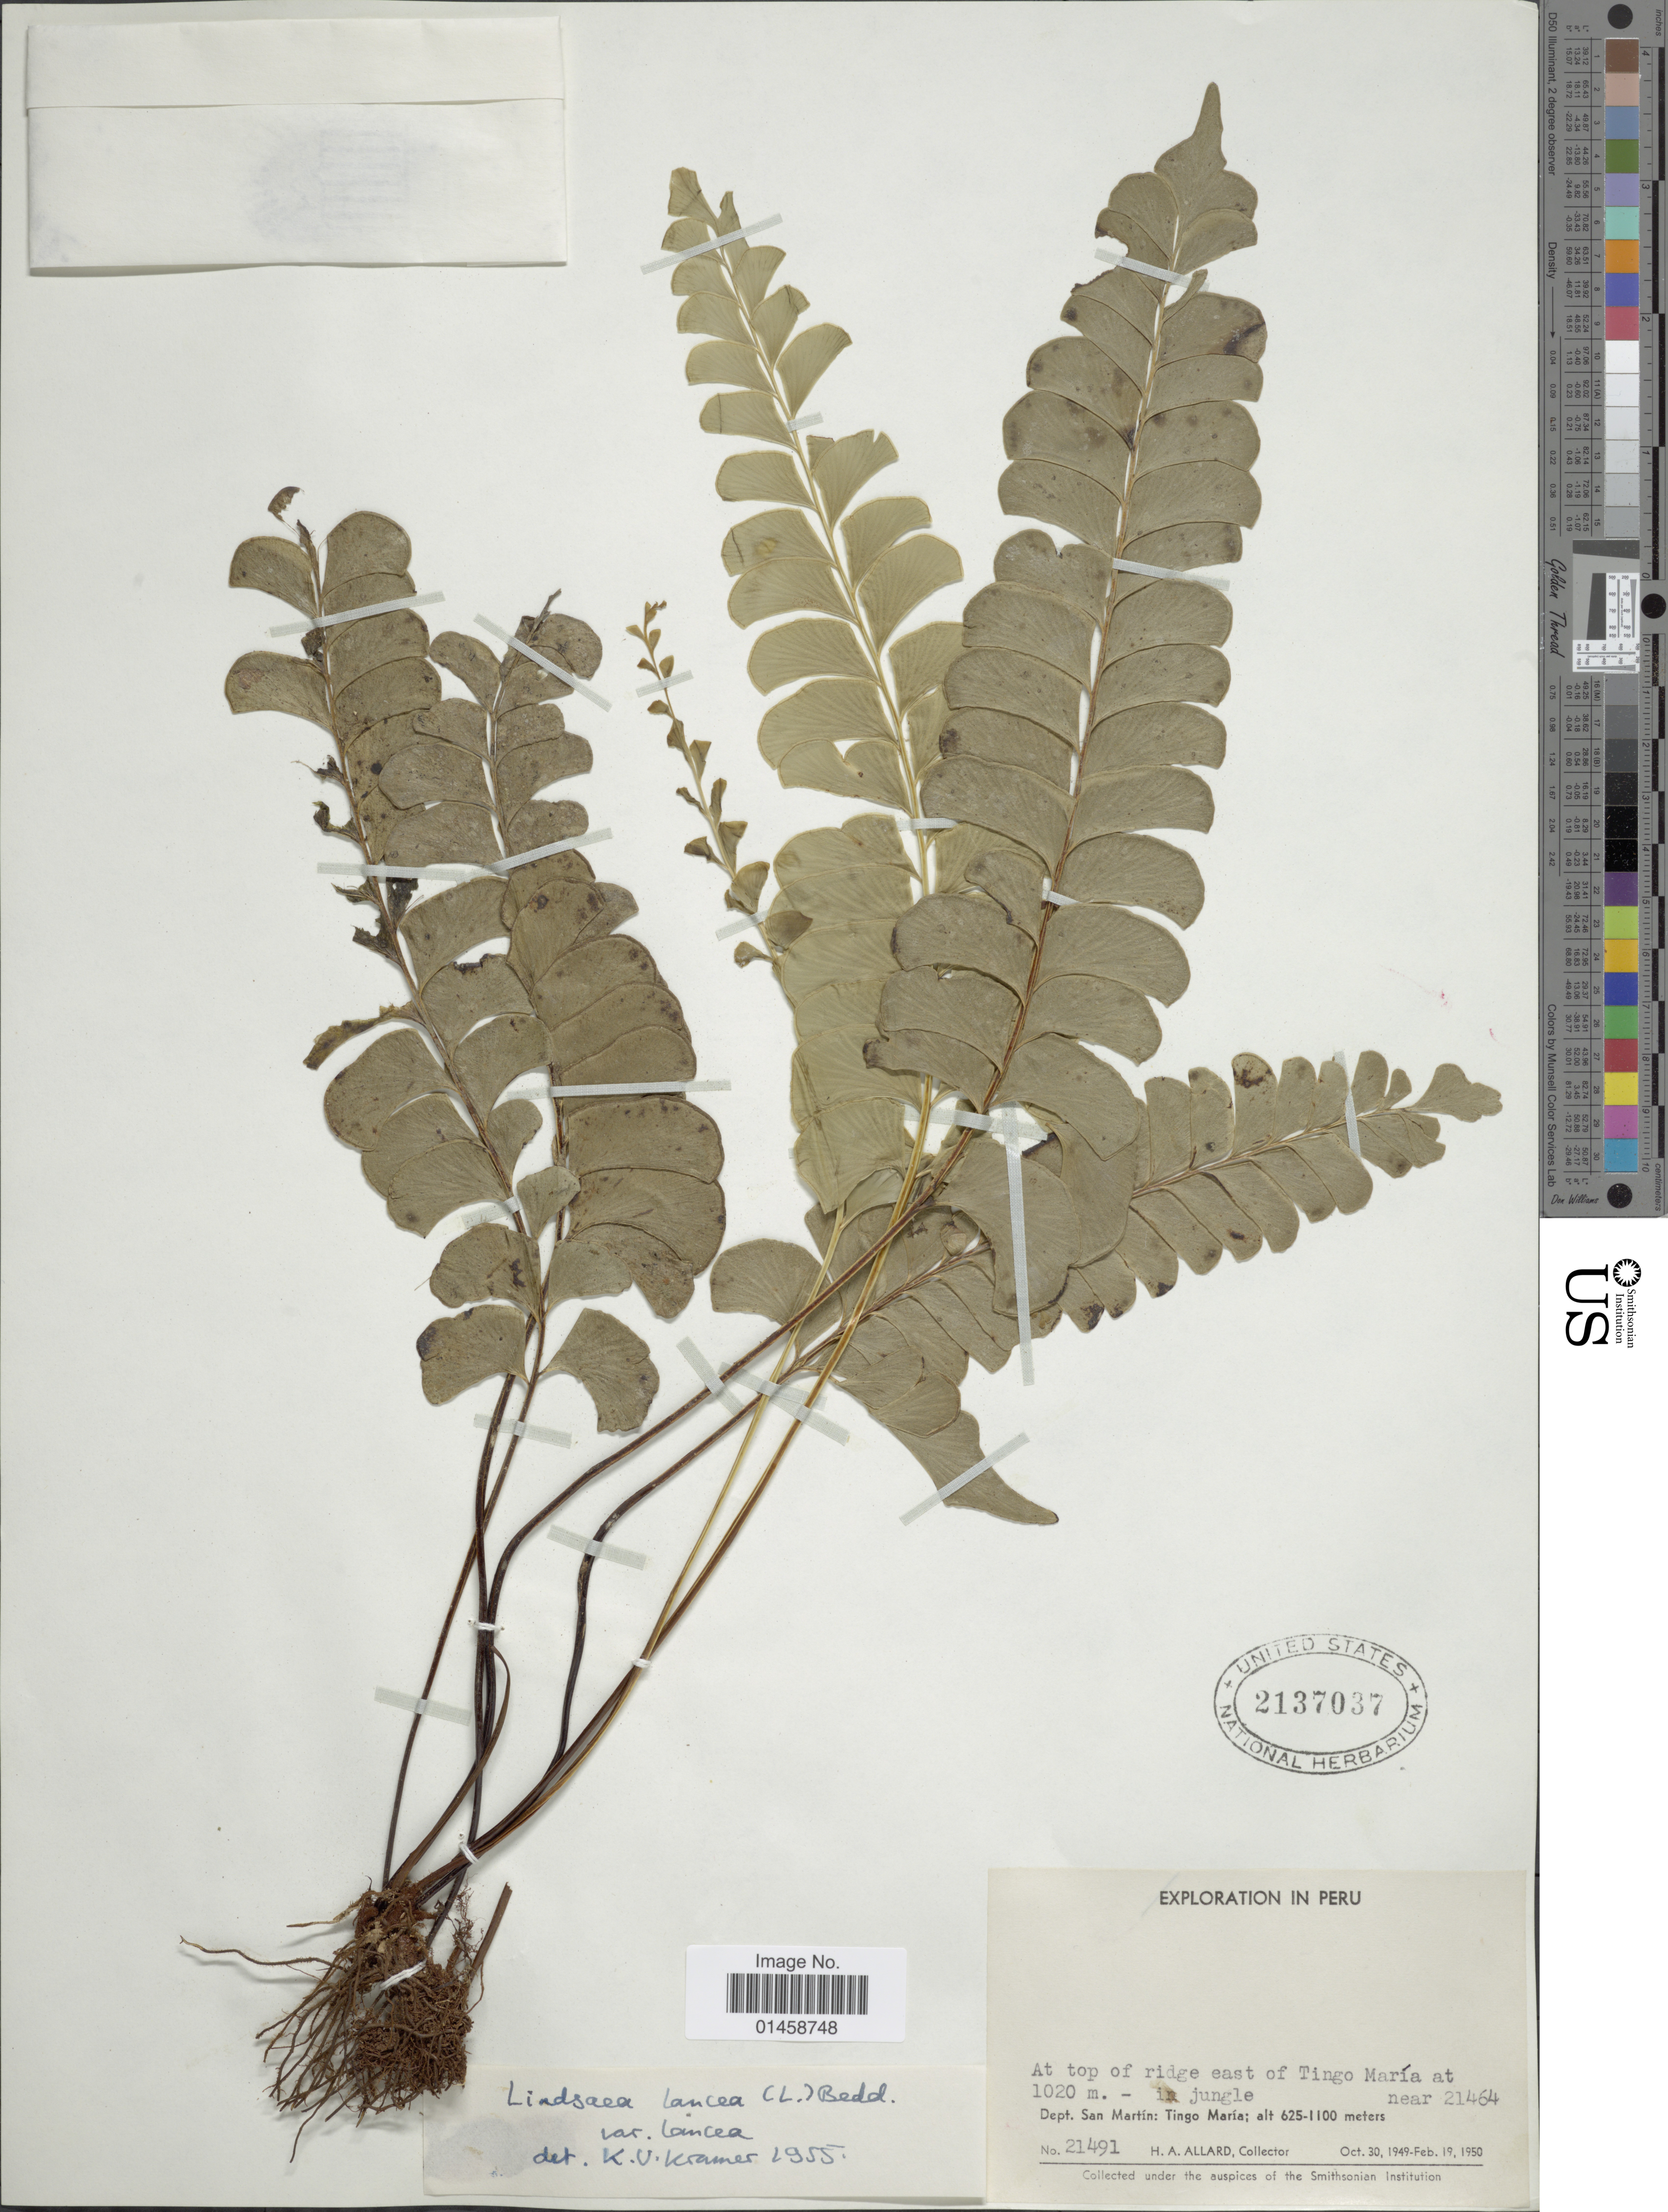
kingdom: Plantae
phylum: Tracheophyta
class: Polypodiopsida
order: Polypodiales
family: Lindsaeaceae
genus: Lindsaea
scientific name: Lindsaea lancea var. lancea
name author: (L.) Bedd.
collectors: H. A. Allard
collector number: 21491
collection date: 1949-10-30/1950-02-19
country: Peru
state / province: San Martín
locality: At top of ridge east of Tingo Maria at 1020 m. - in jungle.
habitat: at top of ridge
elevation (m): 625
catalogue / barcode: US 2137037